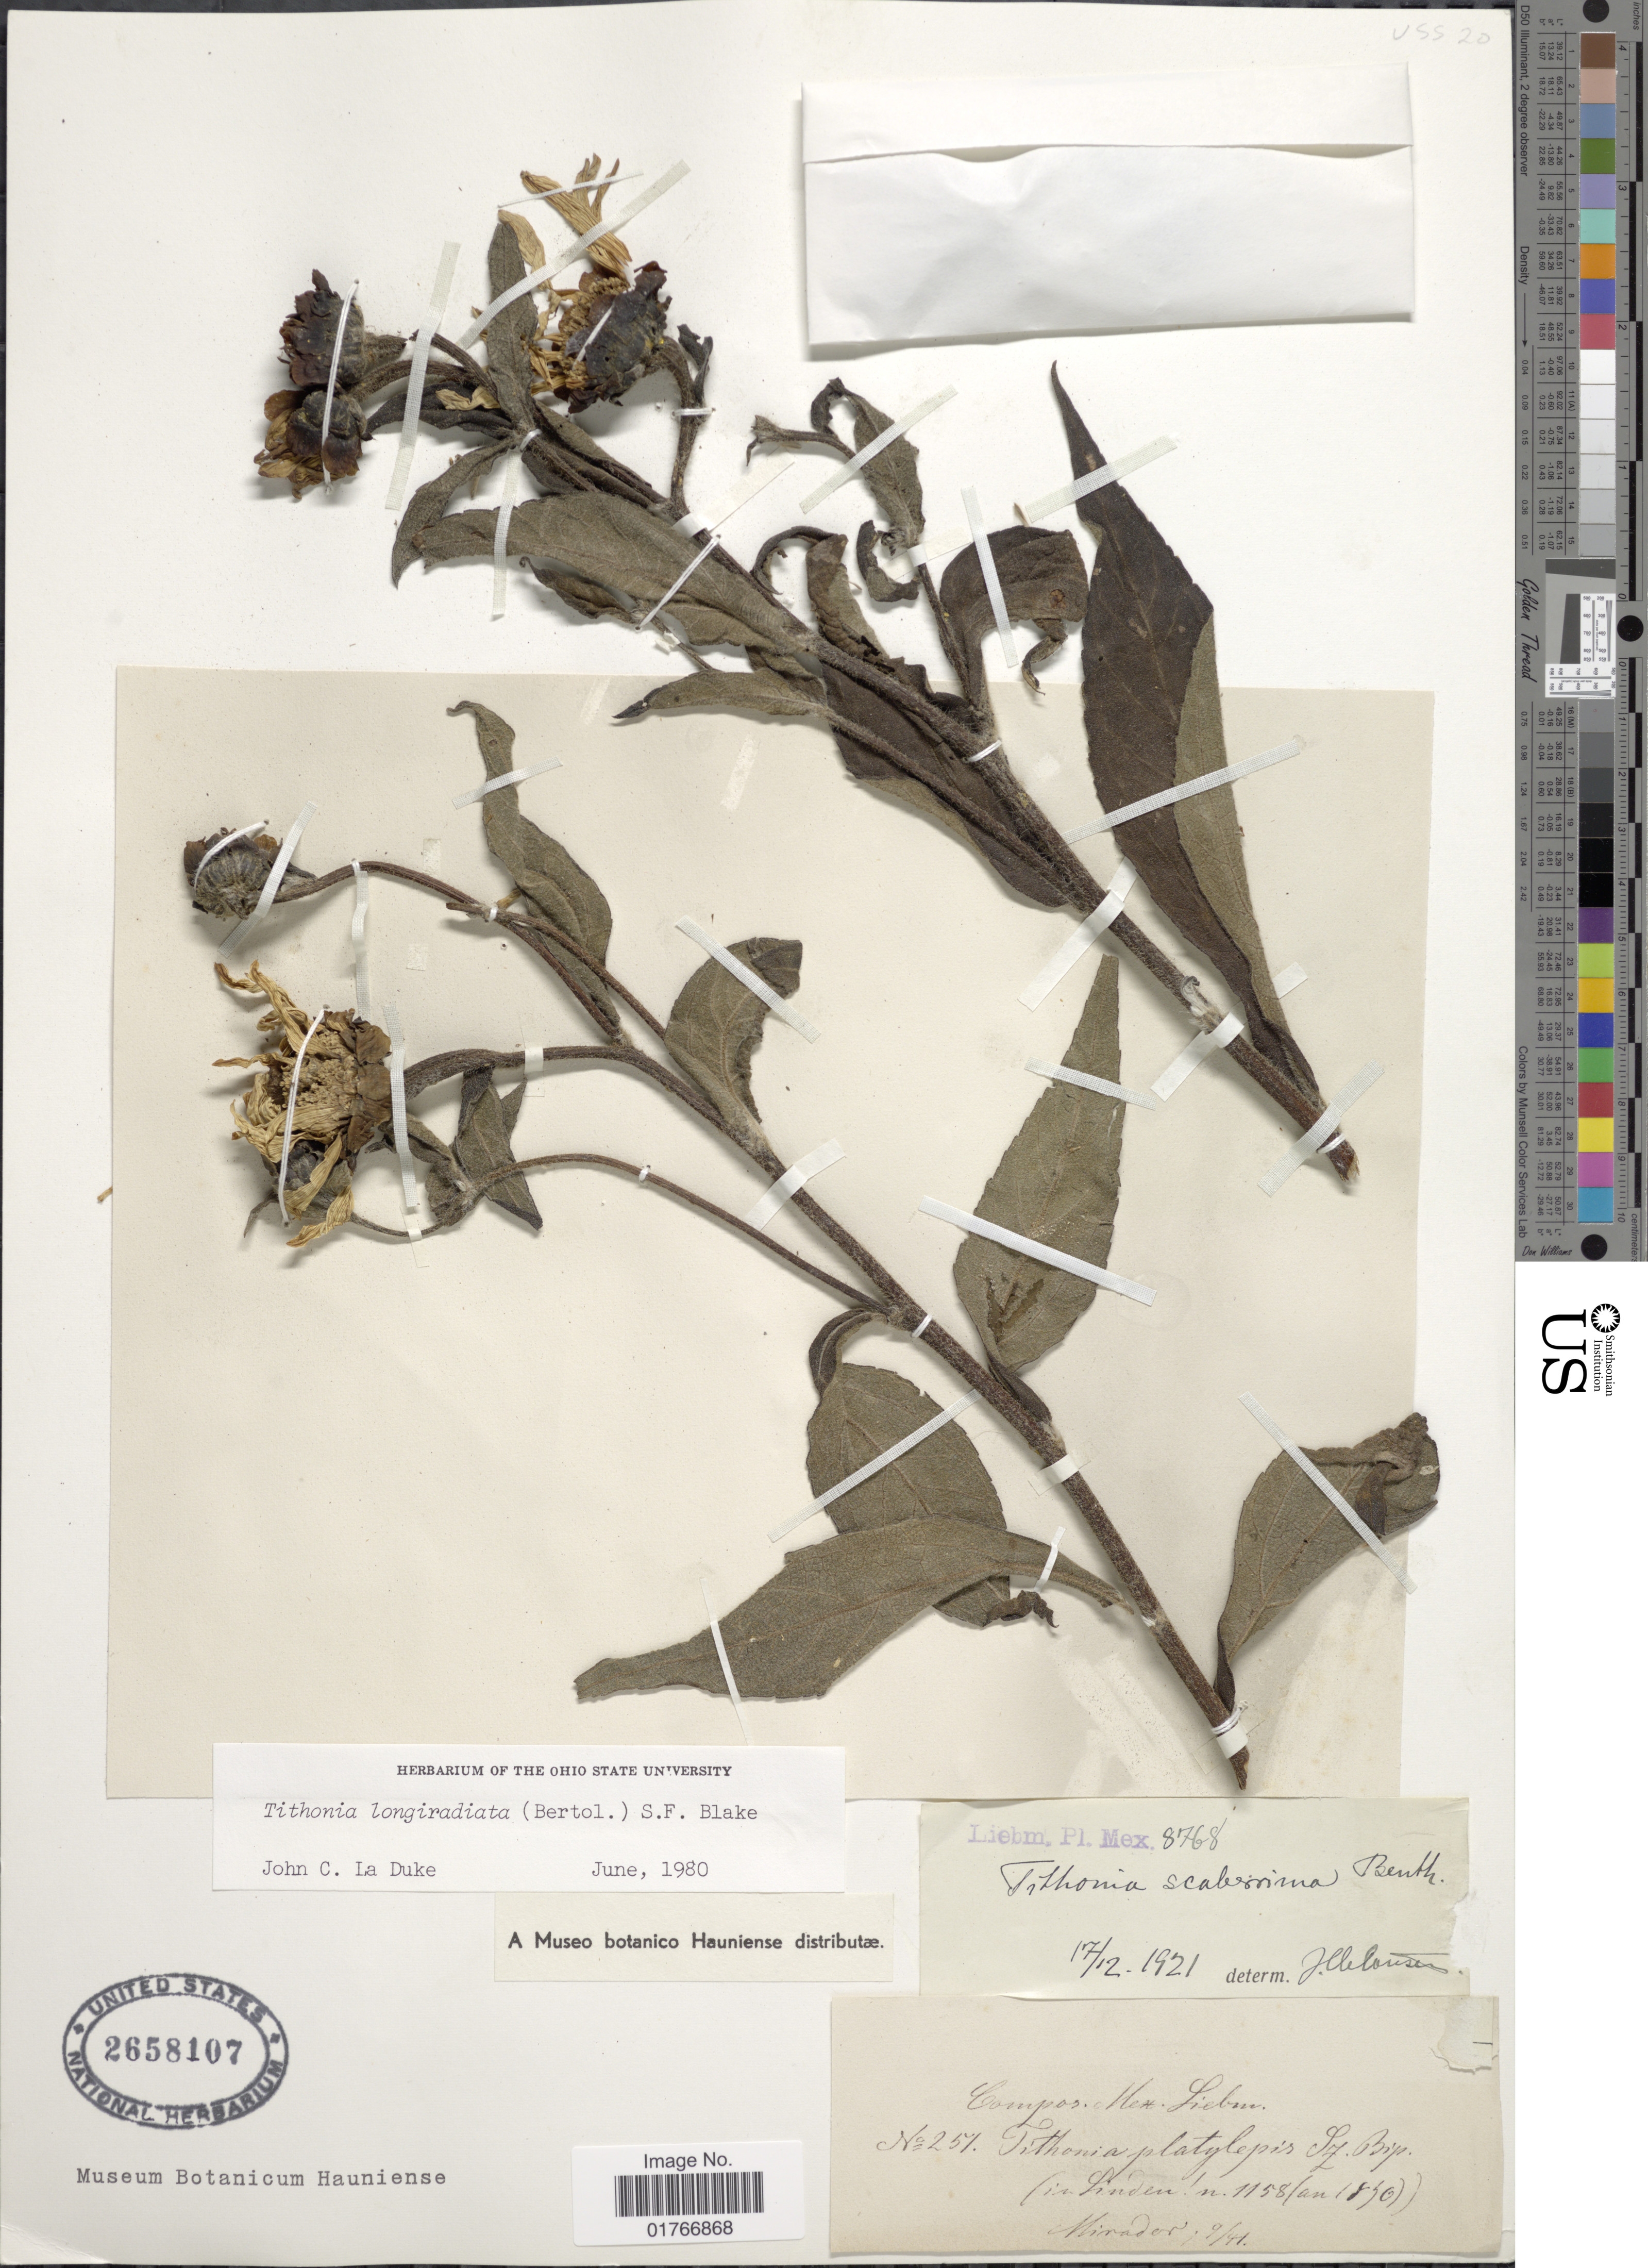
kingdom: Plantae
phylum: Tracheophyta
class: Magnoliopsida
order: Asterales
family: Asteraceae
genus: Tithonia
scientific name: Tithonia longiradiata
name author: (Bertol.) S.F. Blake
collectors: Liebmann, --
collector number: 8768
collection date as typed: Transcribed d/m/y: /9/41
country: Mexico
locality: Mirador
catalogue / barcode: US 2658107